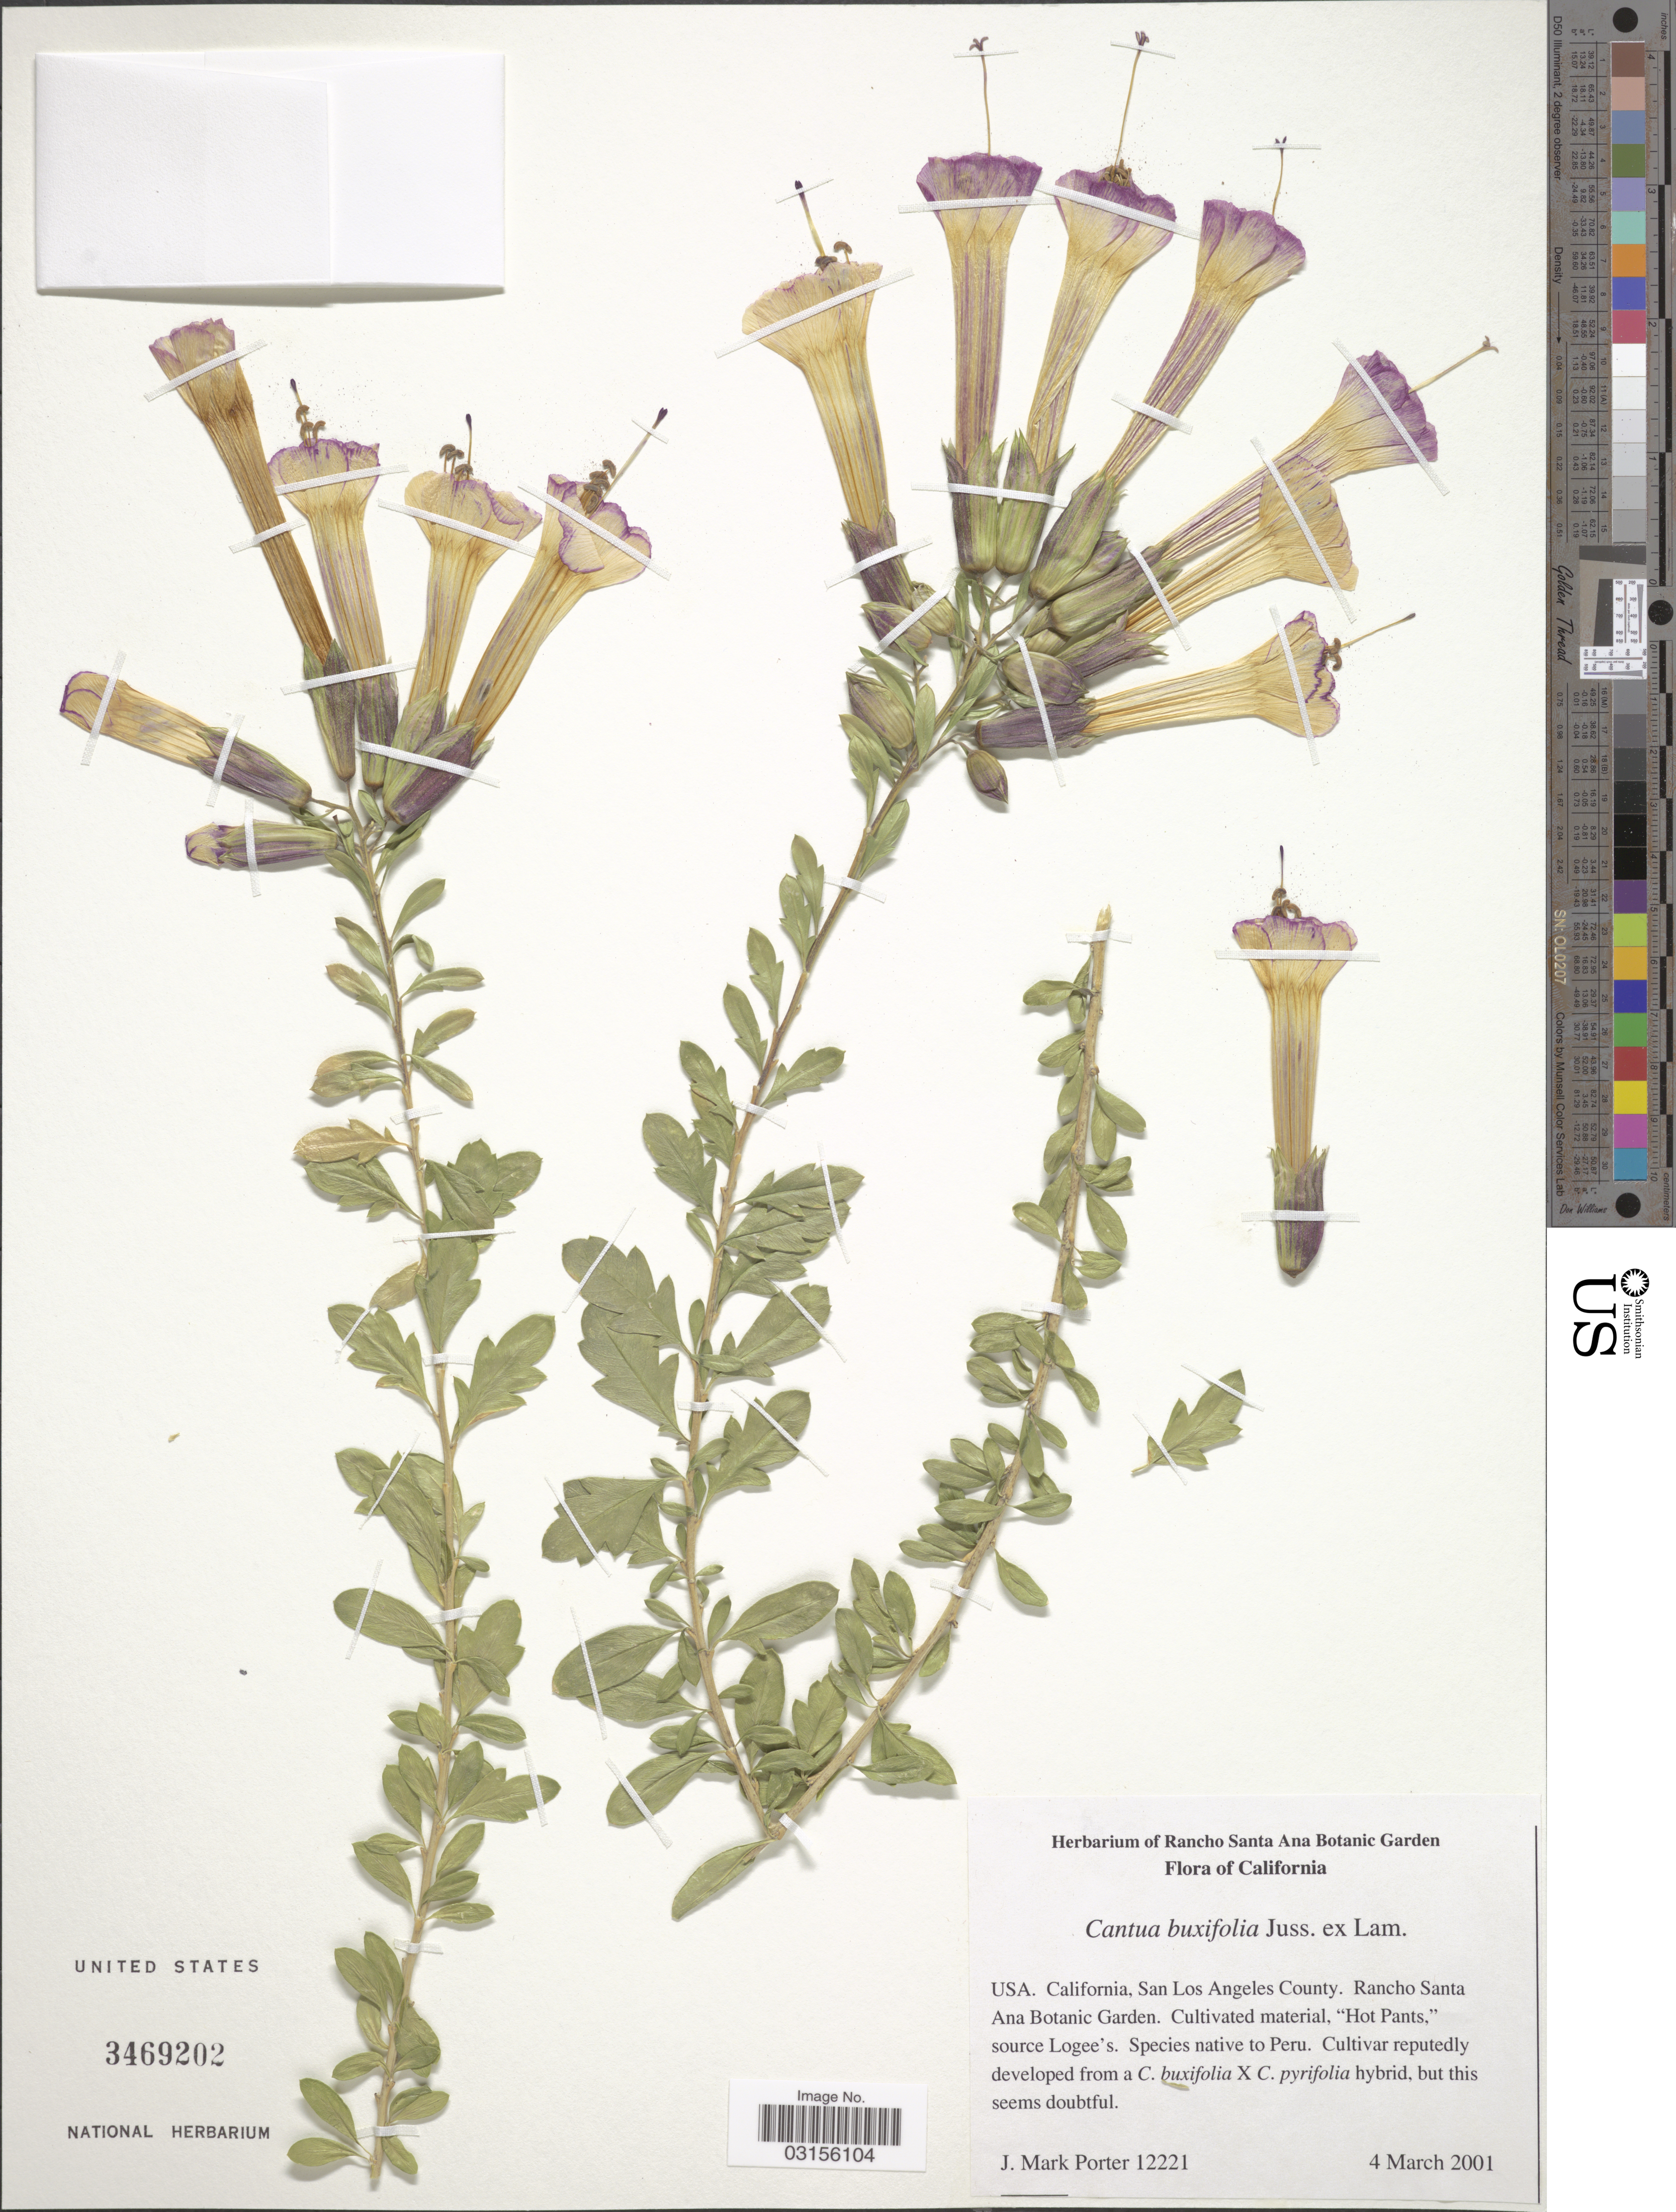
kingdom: Plantae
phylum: Tracheophyta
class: Magnoliopsida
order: Ericales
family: Polemoniaceae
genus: Cantua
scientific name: Cantua buxifolia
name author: Juss. ex Lam.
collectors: J. M. Porter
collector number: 12221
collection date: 2001-03-04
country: United States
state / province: California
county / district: Los Angeles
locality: San Los Angeles County. Rancho Santa Ana Botanic Garden.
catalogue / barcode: US 3469202